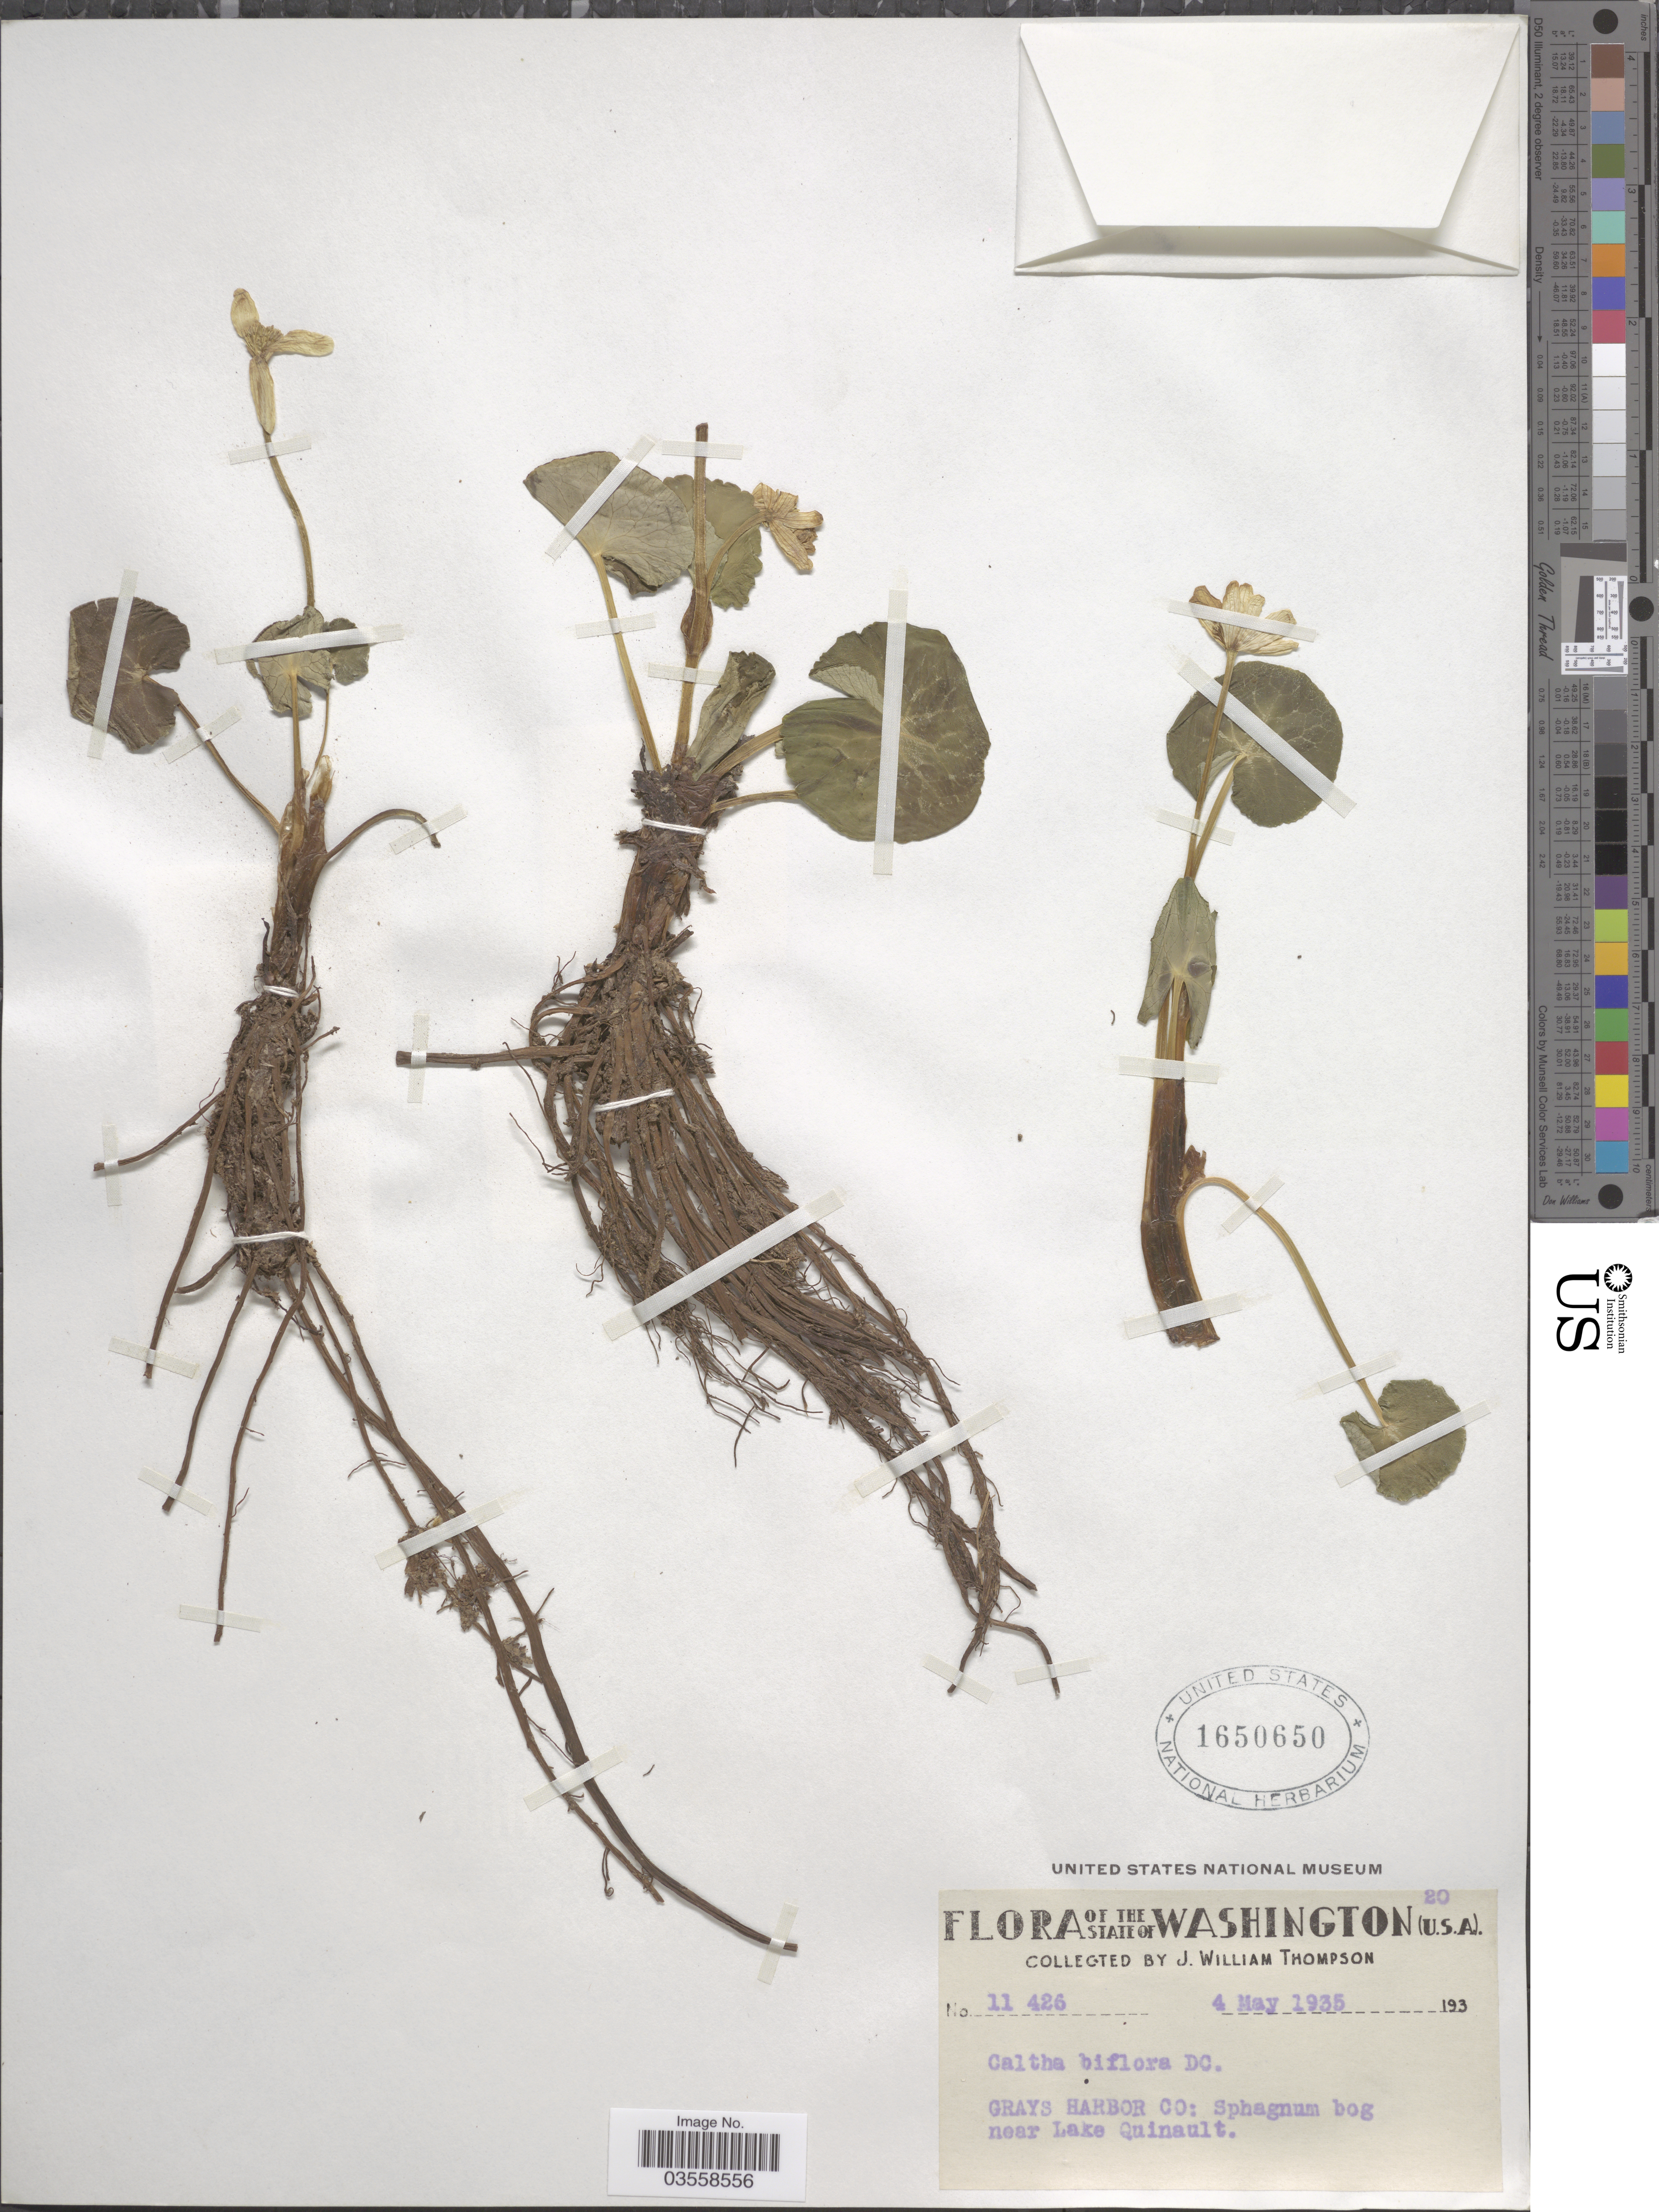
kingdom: Plantae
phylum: Tracheophyta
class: Magnoliopsida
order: Ranunculales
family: Ranunculaceae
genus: Caltha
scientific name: Caltha biflora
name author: DC.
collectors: J. W. Thompson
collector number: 11426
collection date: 1935-05-04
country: United States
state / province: Washington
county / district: Grays Harbor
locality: Grays Harbor Co: Sphagnum bog near Lake Quinault.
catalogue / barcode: US 1650650